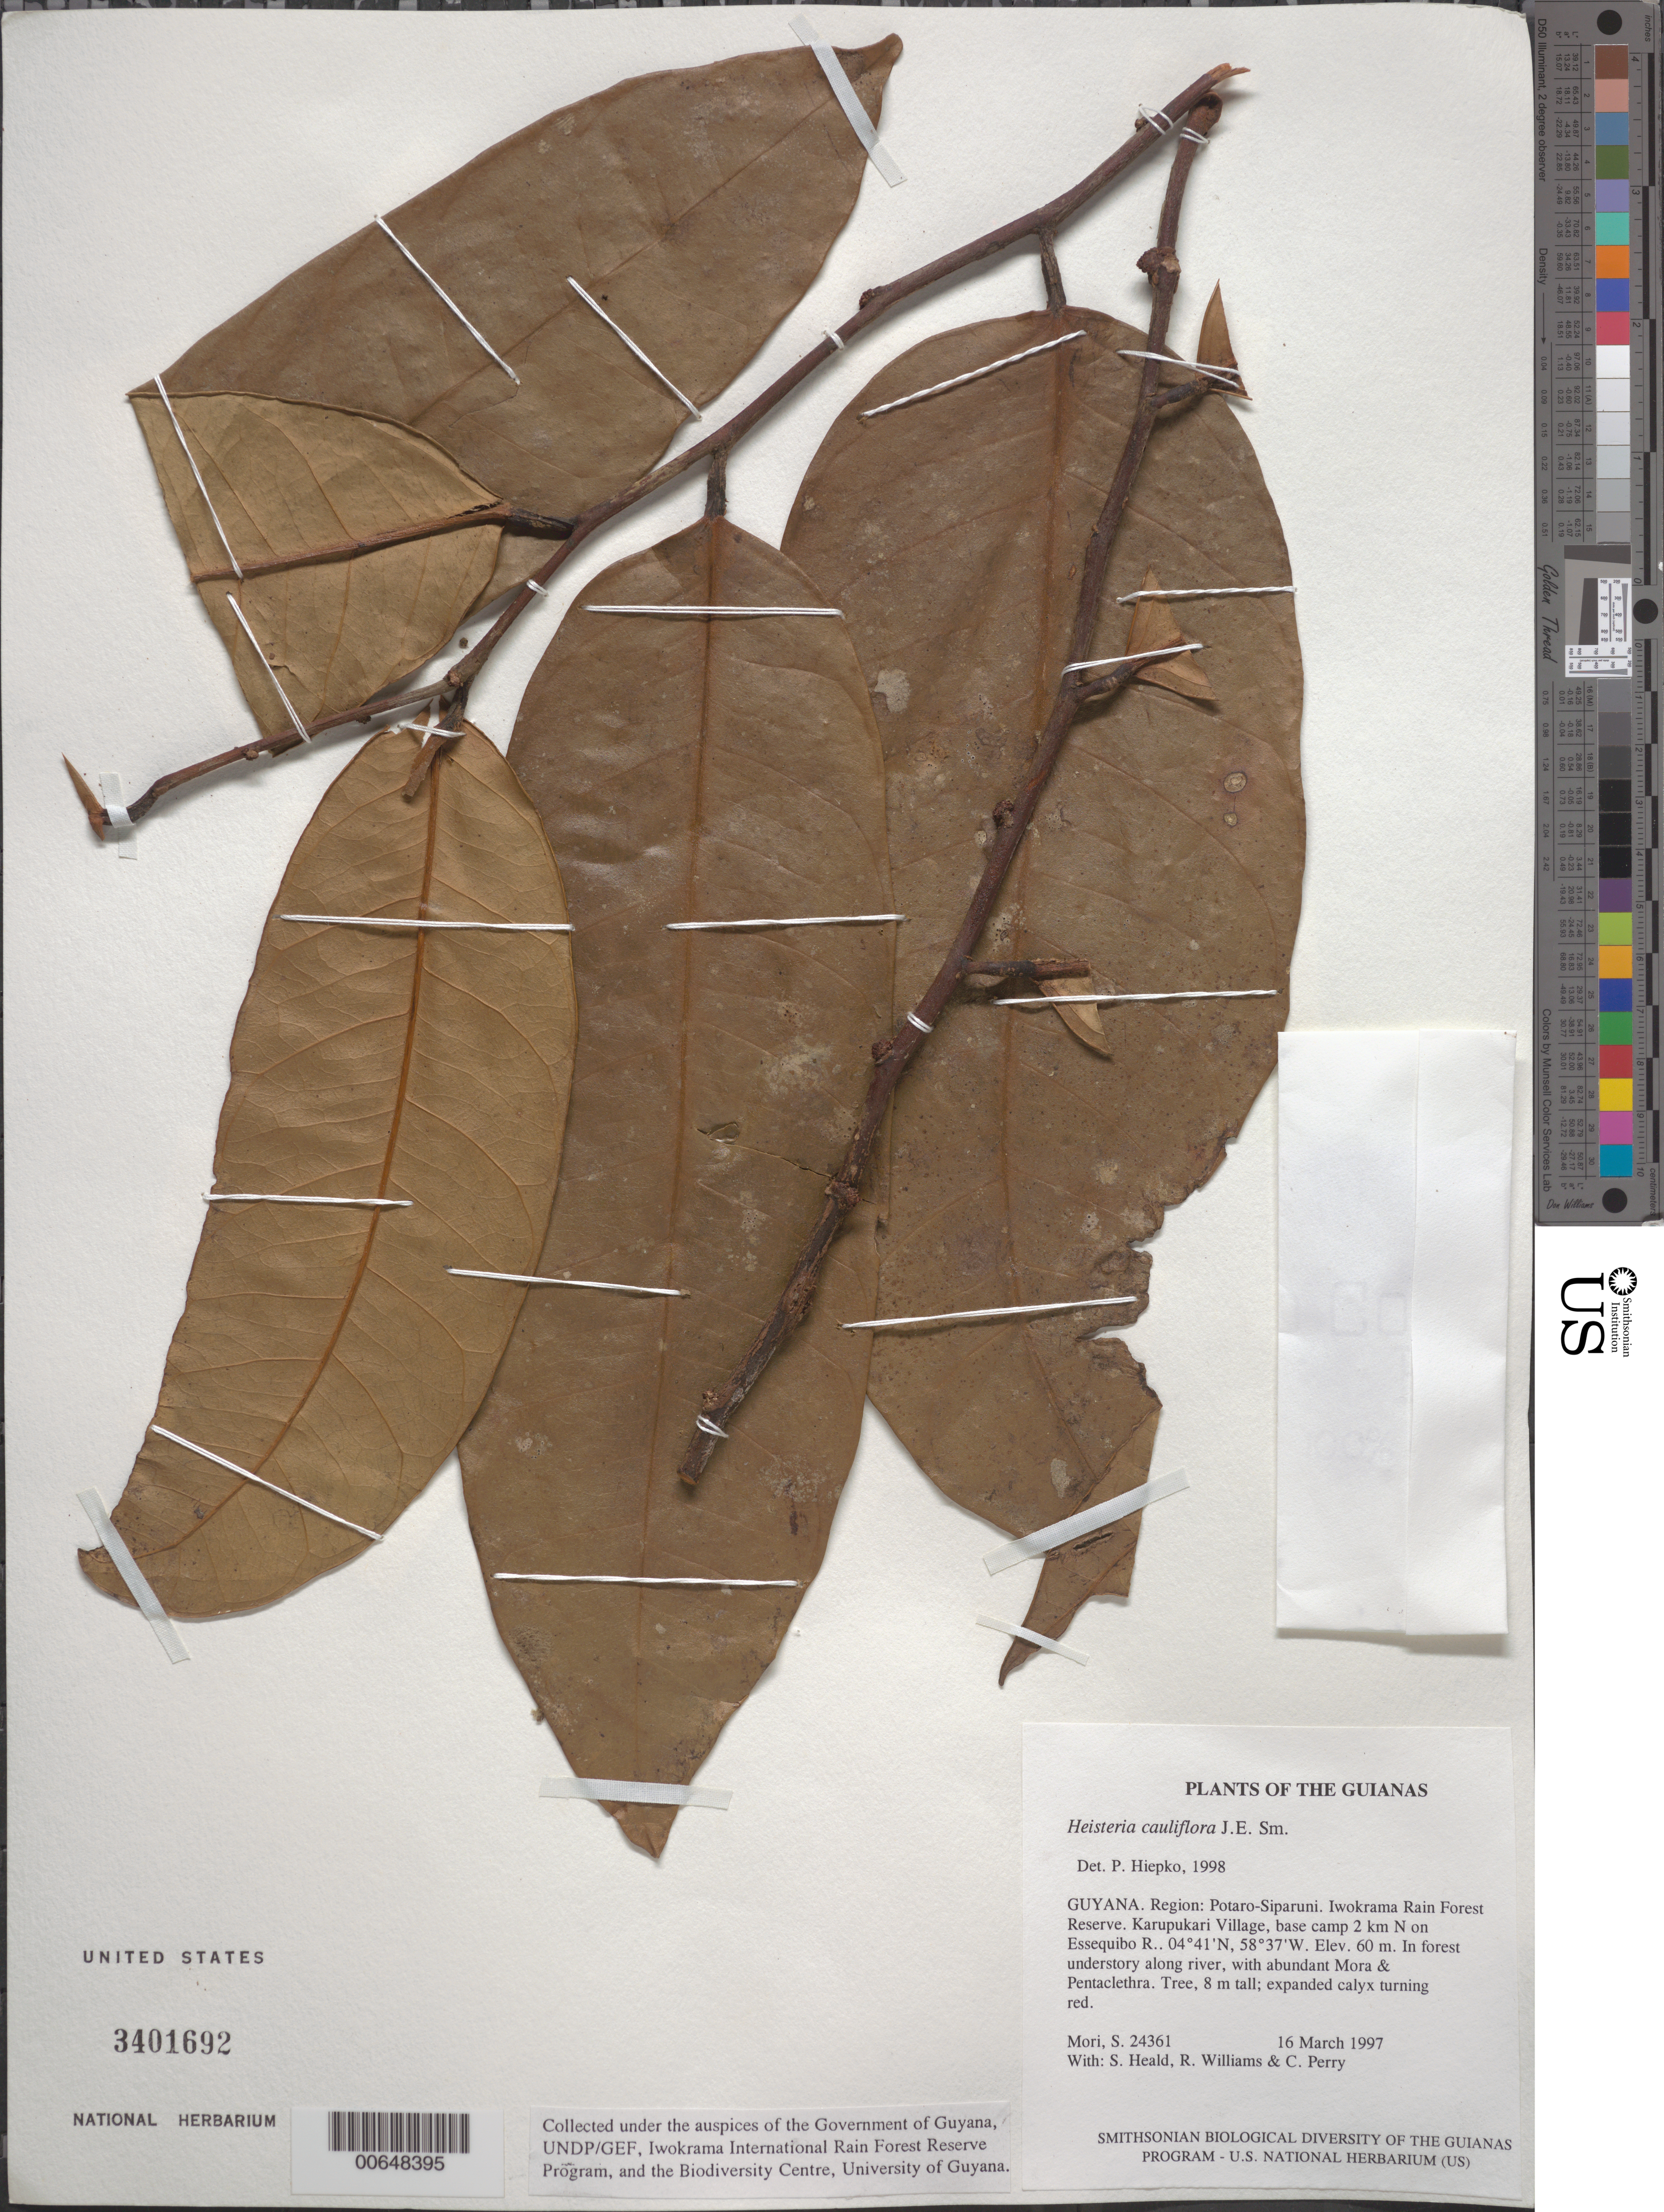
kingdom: Plantae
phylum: Tracheophyta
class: Magnoliopsida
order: Santalales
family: Erythropalaceae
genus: Heisteria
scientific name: Heisteria cauliflora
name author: Sm.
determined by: Hiepko, P. H.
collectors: S. Mori, S. Heald, R. Williams & C. Perry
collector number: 24361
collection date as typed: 16 March 1997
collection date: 1997-03-16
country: Guyana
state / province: Potaro-Siparuni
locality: Iwokrama Rain Forest Reserve. Karupukari Village, base camp 2 km N on Essequibo R.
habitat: In forest understory along river, with abundant Mora & Pentaclethra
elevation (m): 60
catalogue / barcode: US 3401692